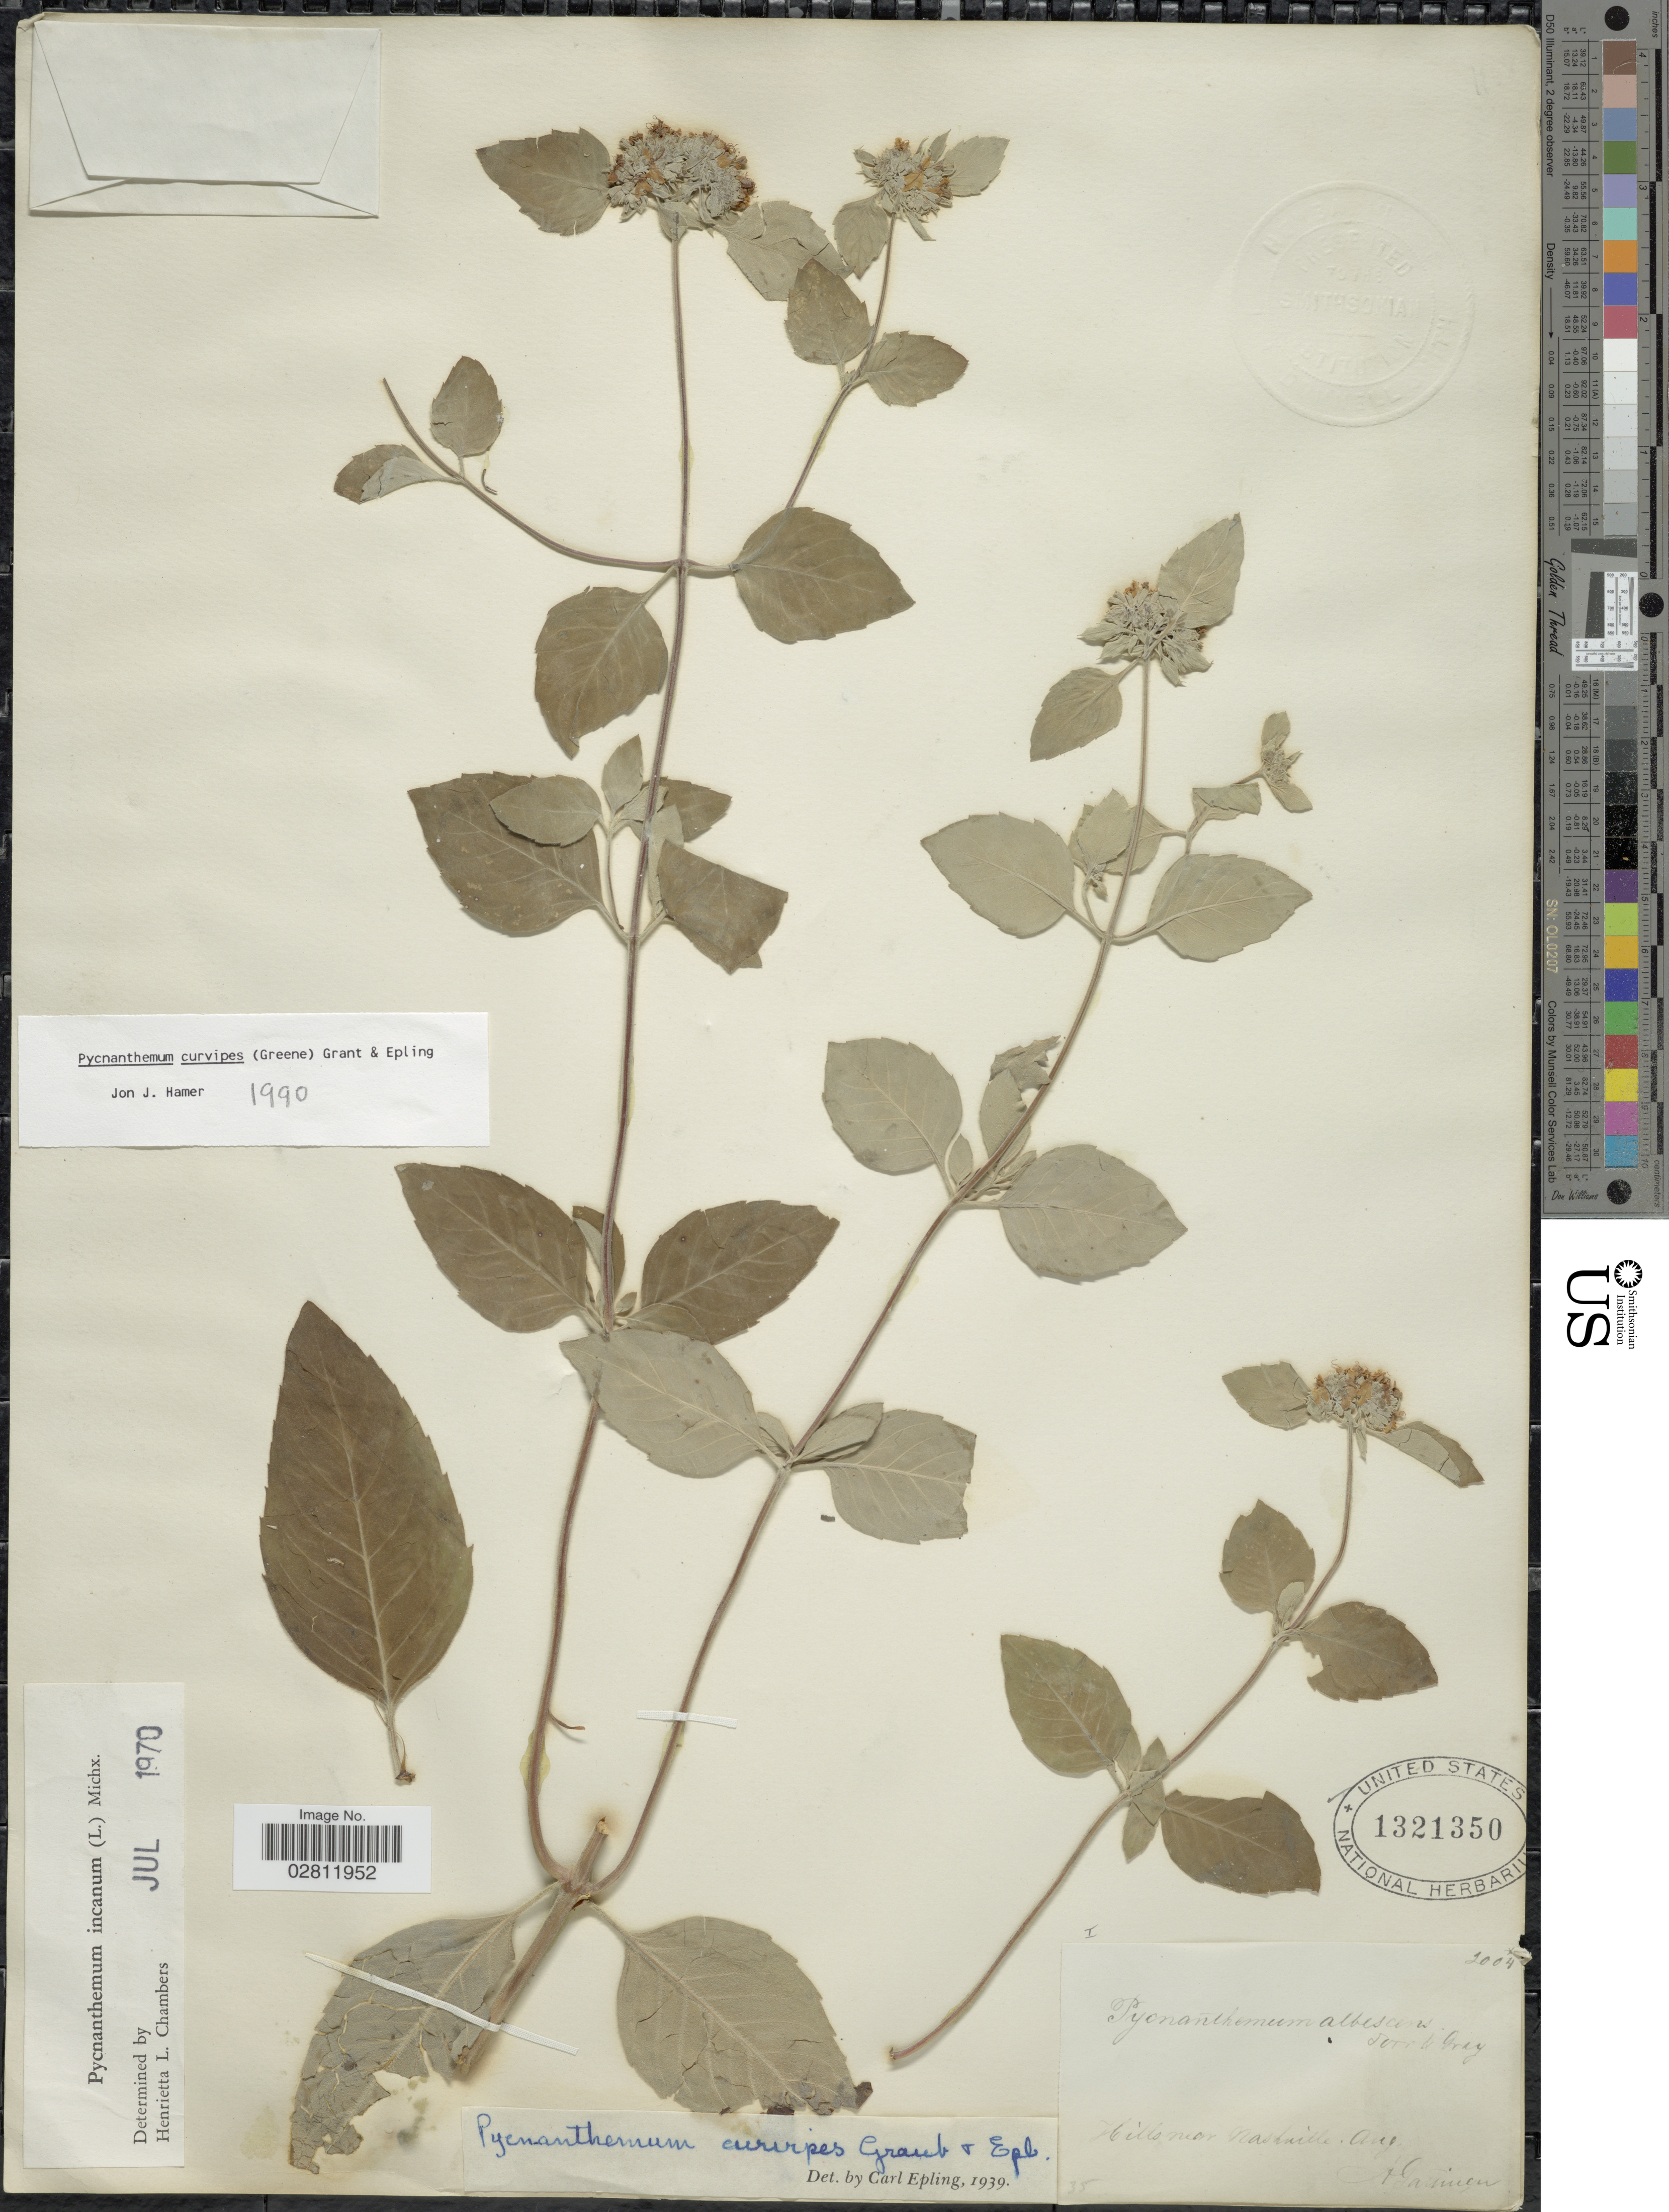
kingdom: Plantae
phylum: Tracheophyta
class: Magnoliopsida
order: Lamiales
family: Lamiaceae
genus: Pycnanthemum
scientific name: Pycnanthemum curvipes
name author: (Greene) E. Grant & Epling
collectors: A. Gattinger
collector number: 2004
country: United States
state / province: Tennessee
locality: Hills near Nashville.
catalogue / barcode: US 1321350